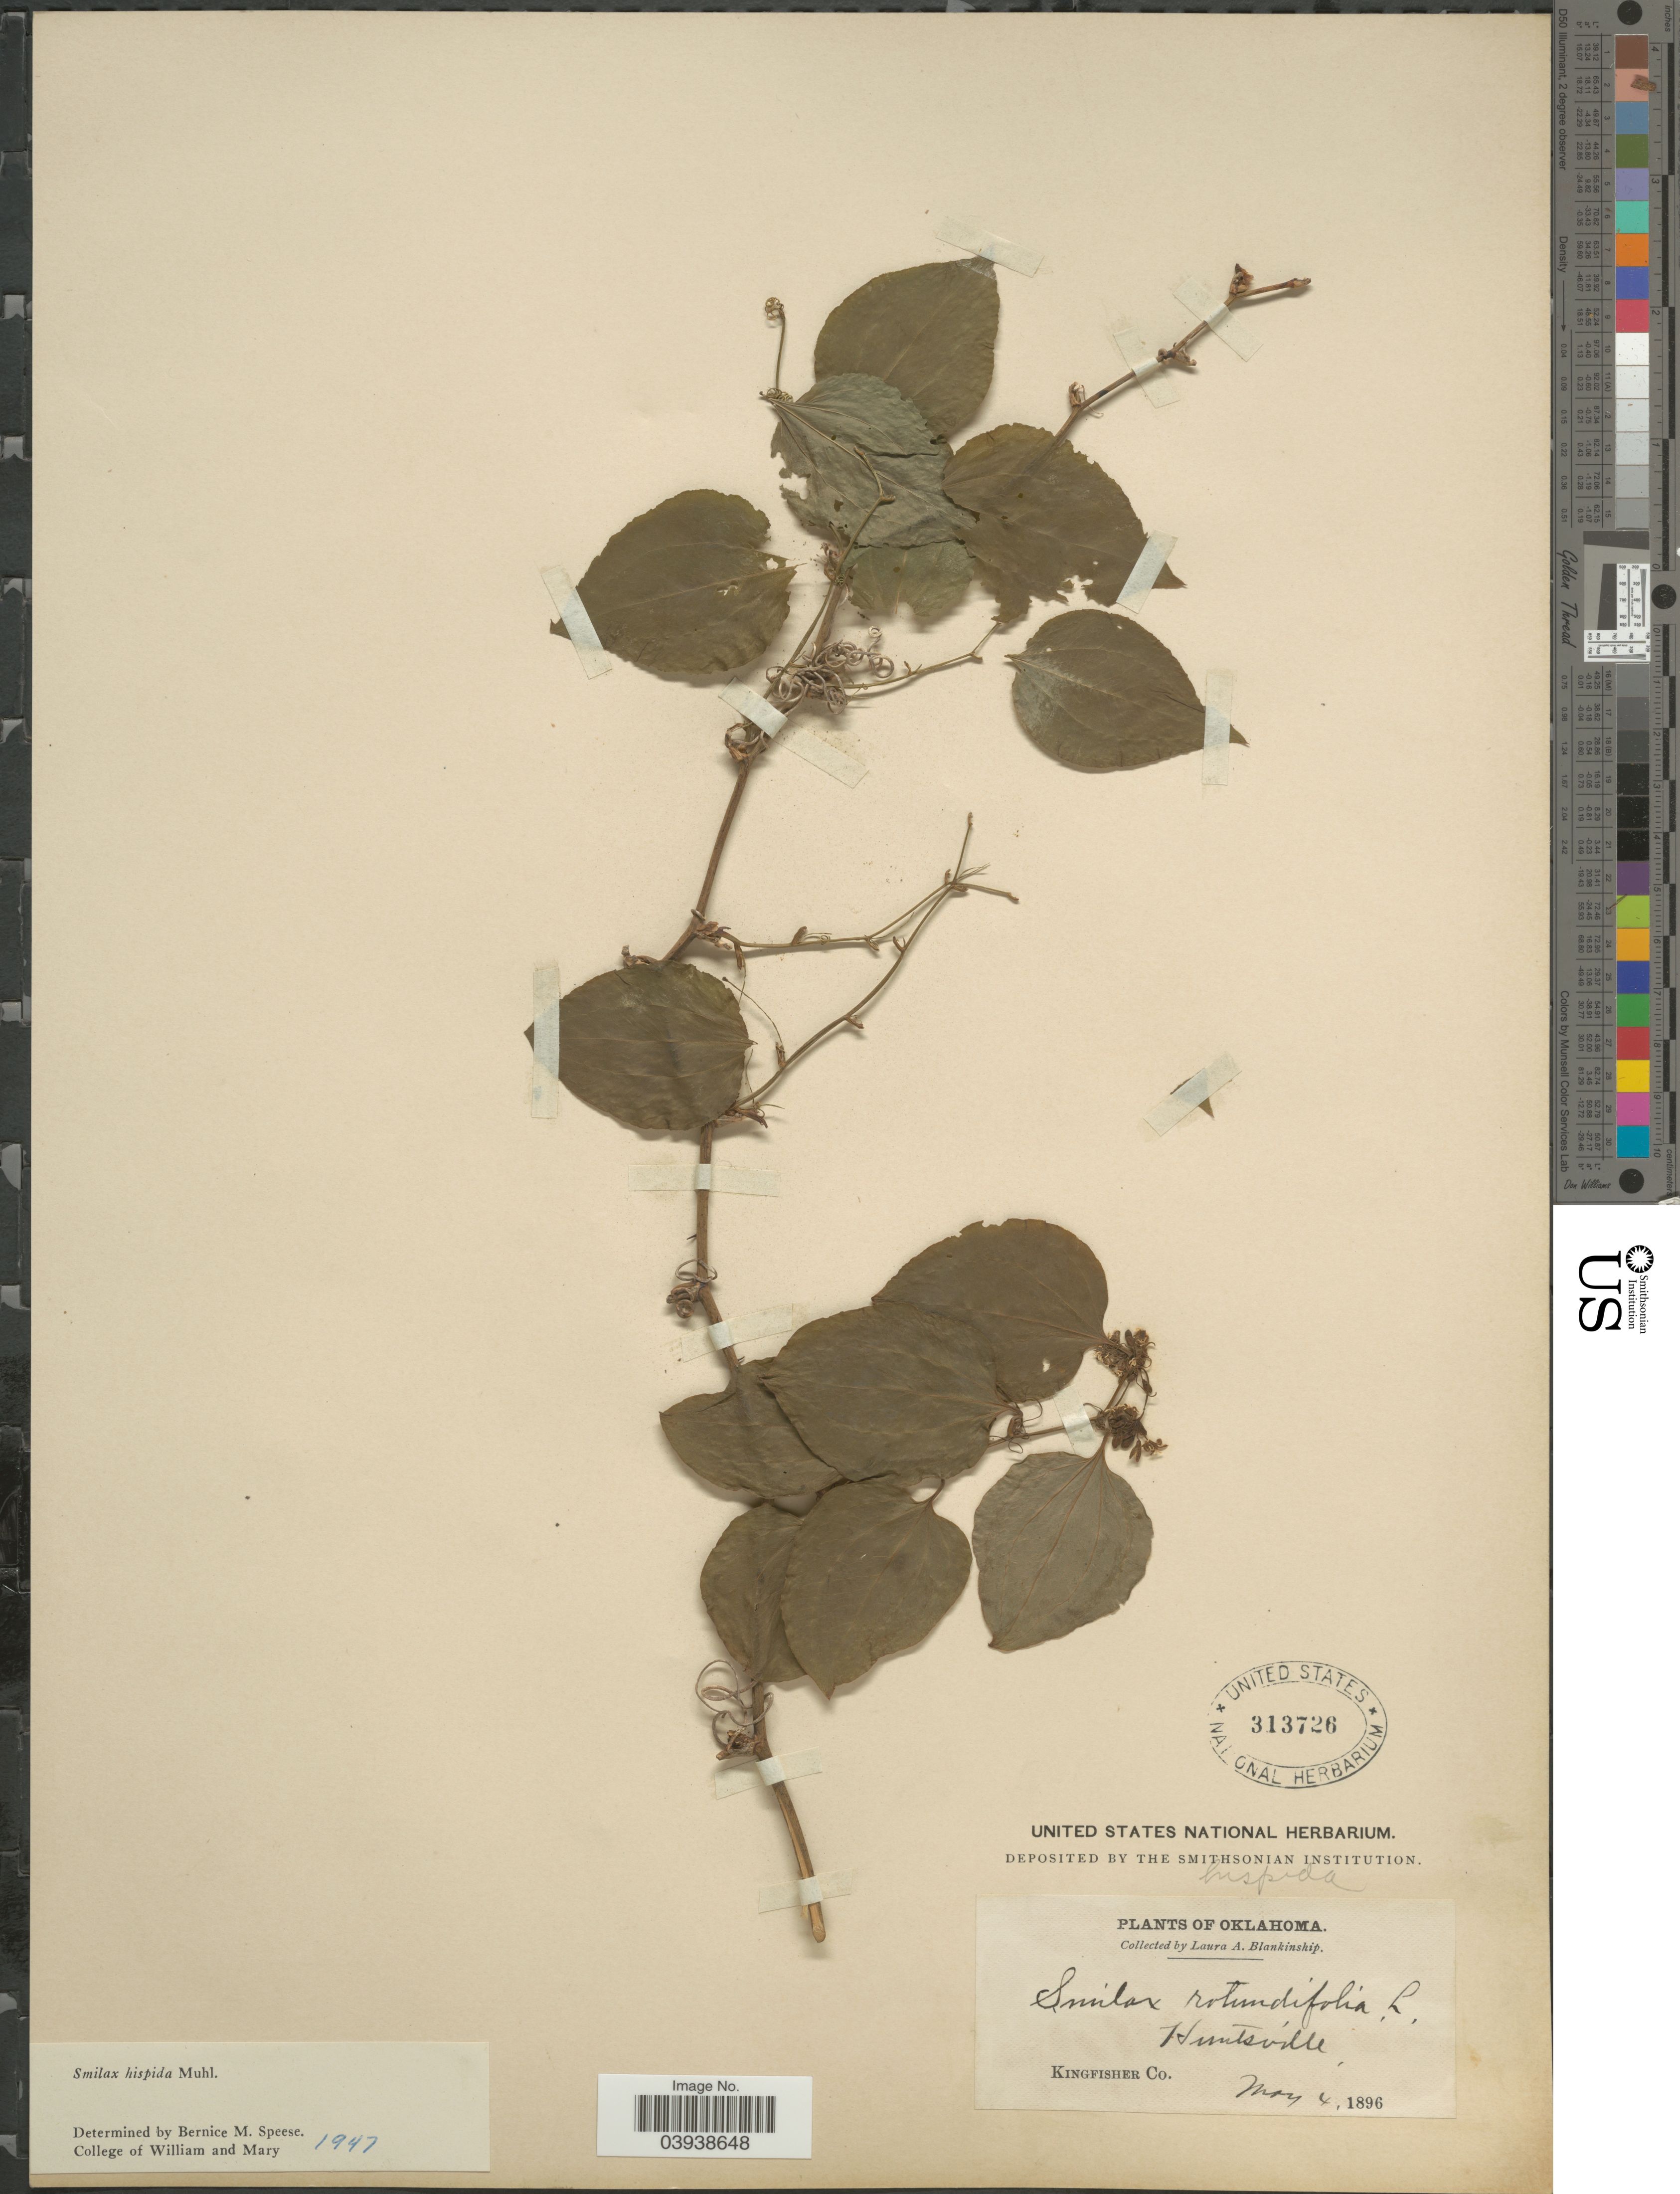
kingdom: Plantae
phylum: Tracheophyta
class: Liliopsida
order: Liliales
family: Smilacaceae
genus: Smilax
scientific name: Smilax hispida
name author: Raf.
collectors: L. A. Blankinship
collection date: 1896-05-04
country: United States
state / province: Oklahoma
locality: Huntsville. Kingfisher Co.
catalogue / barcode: US 313726